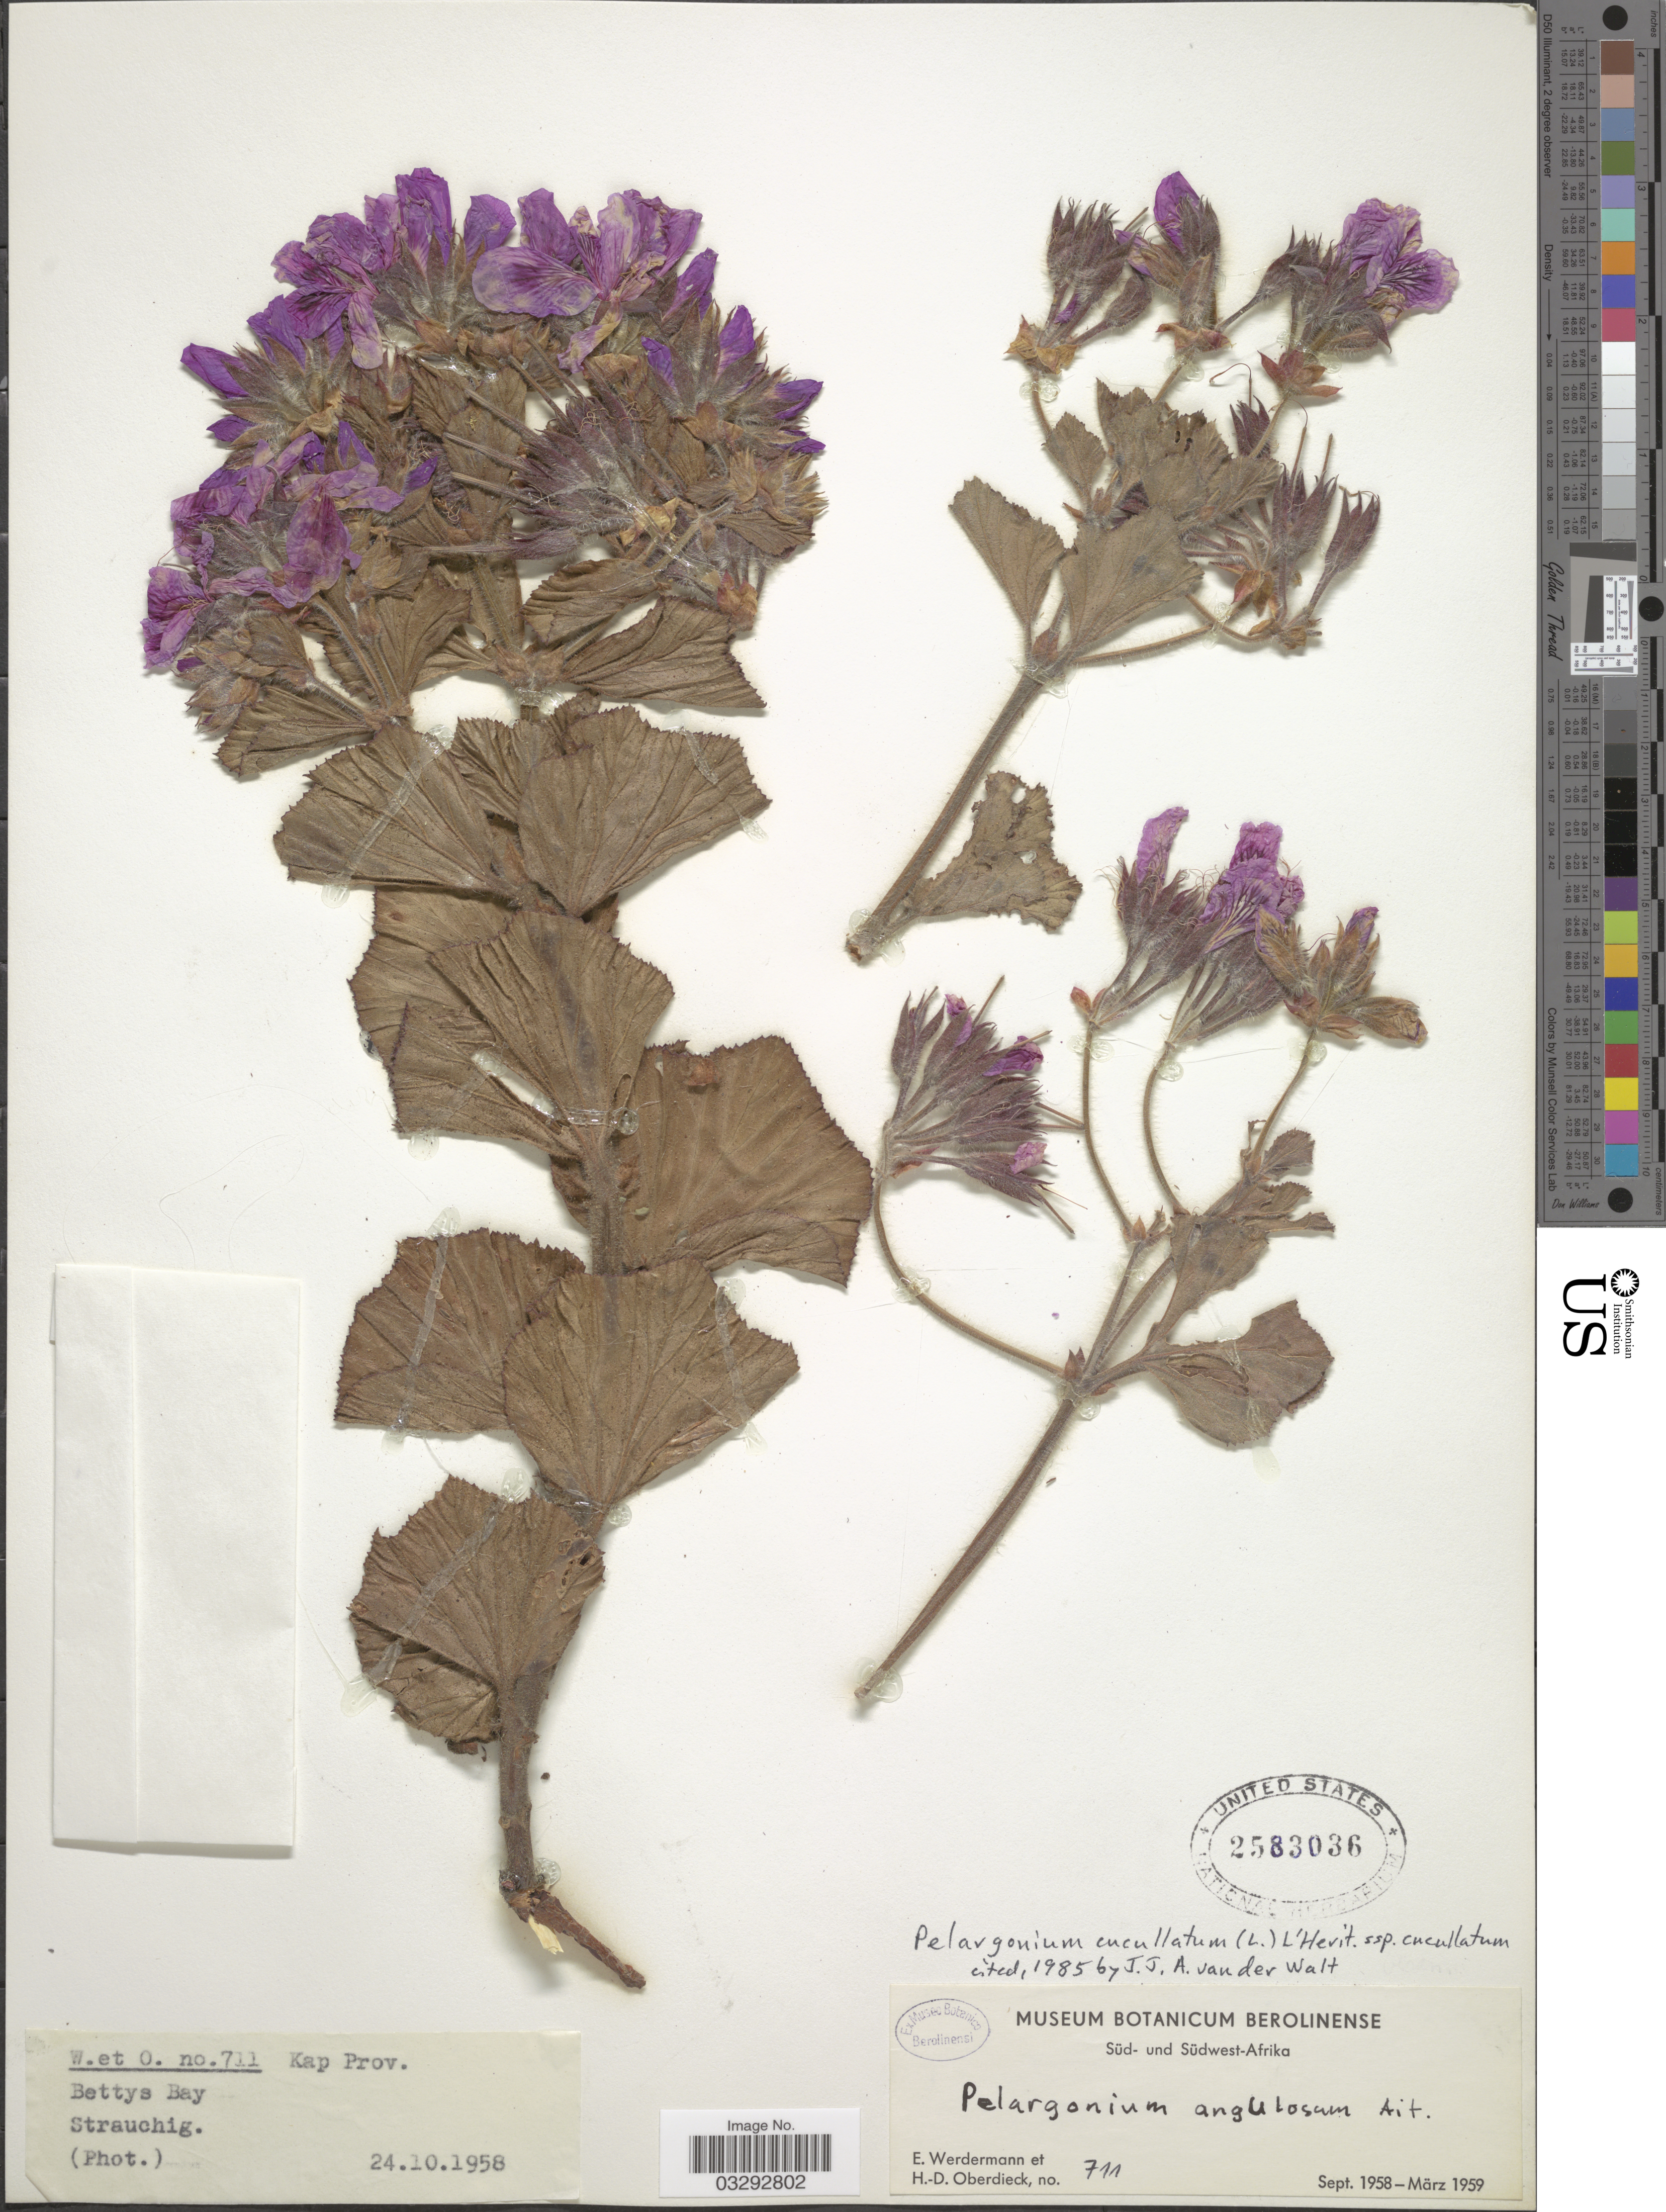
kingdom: Plantae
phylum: Tracheophyta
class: Magnoliopsida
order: Geraniales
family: Geraniaceae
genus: Pelargonium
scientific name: Pelargonium cucullatum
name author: L'Hér.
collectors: E. Werdermann & H. Oberdieck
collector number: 711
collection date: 1958-10-24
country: South Africa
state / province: Western Cape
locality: Kap Prov., Bettys Bay.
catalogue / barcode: US 2583036